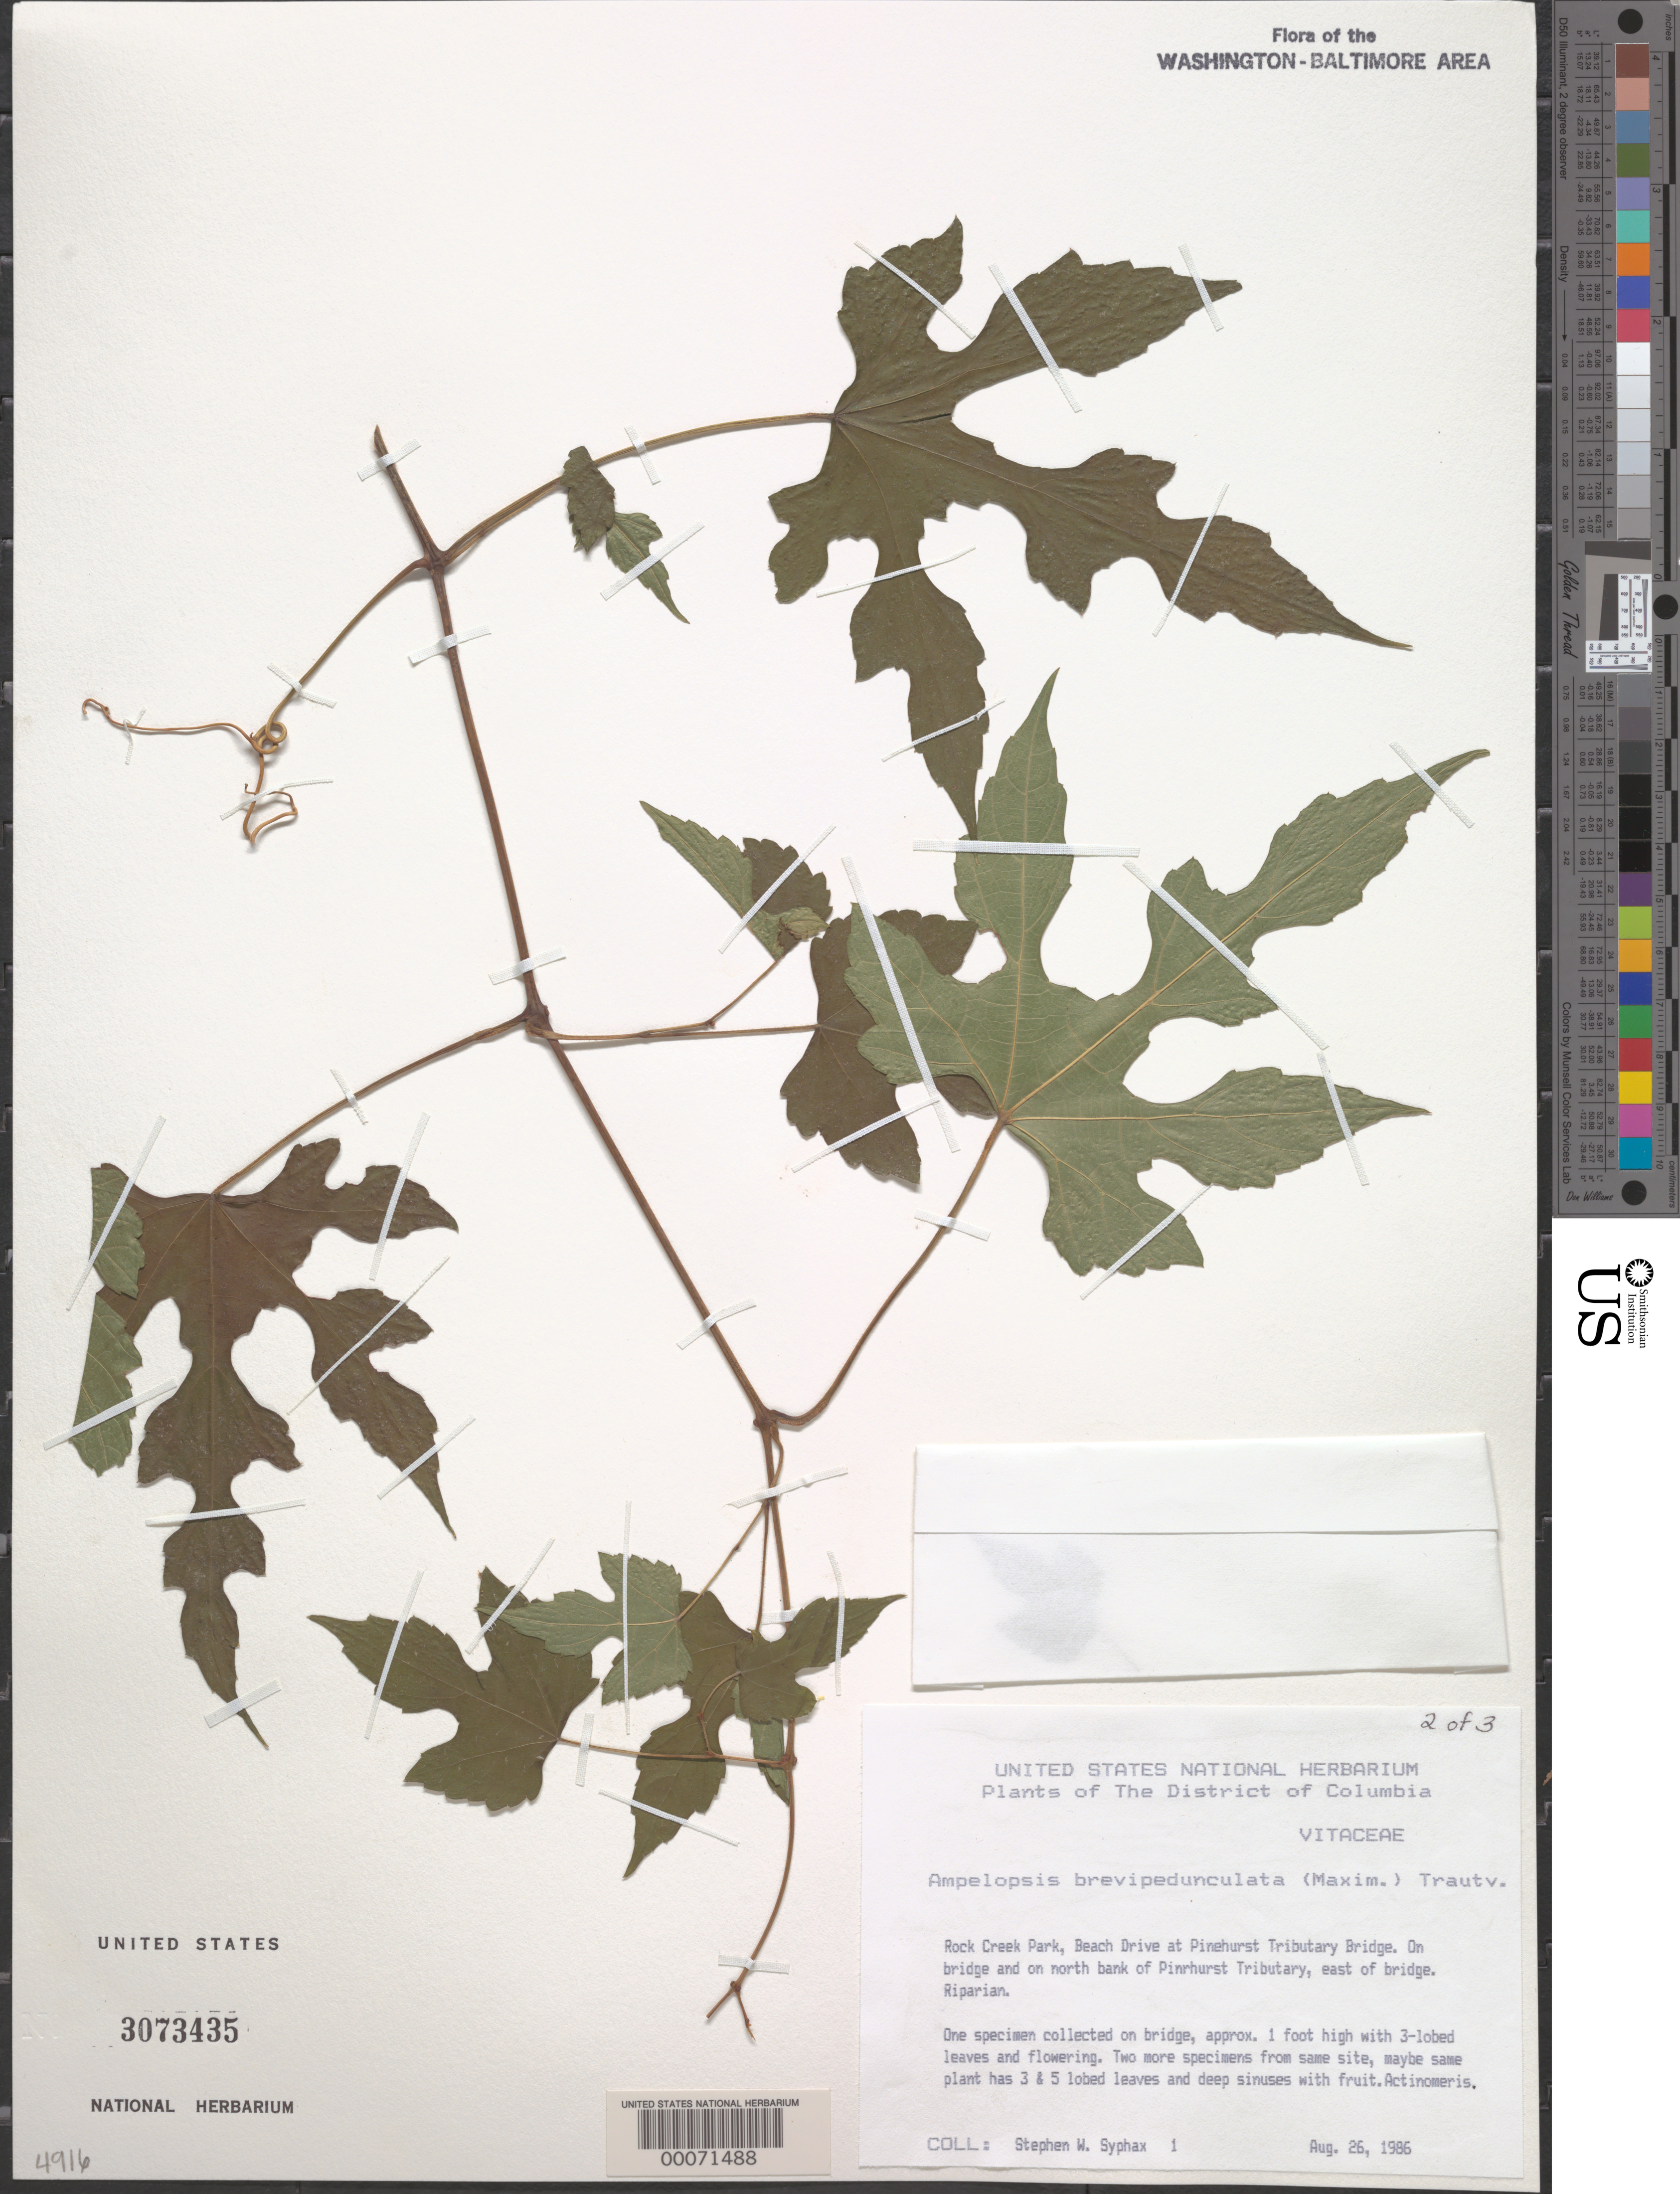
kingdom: Plantae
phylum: Tracheophyta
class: Magnoliopsida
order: Vitales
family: Vitaceae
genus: Ampelopsis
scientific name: Ampelopsis brevipedunculata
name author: (Maxim.) Trautv.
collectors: S. Syphax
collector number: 1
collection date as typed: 26 Aug 1986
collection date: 1986-08-26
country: United States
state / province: District of Columbia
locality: Ridge and on north bank of Pinehurst Tributary, east of Bridge.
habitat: Riparian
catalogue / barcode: US 3073435